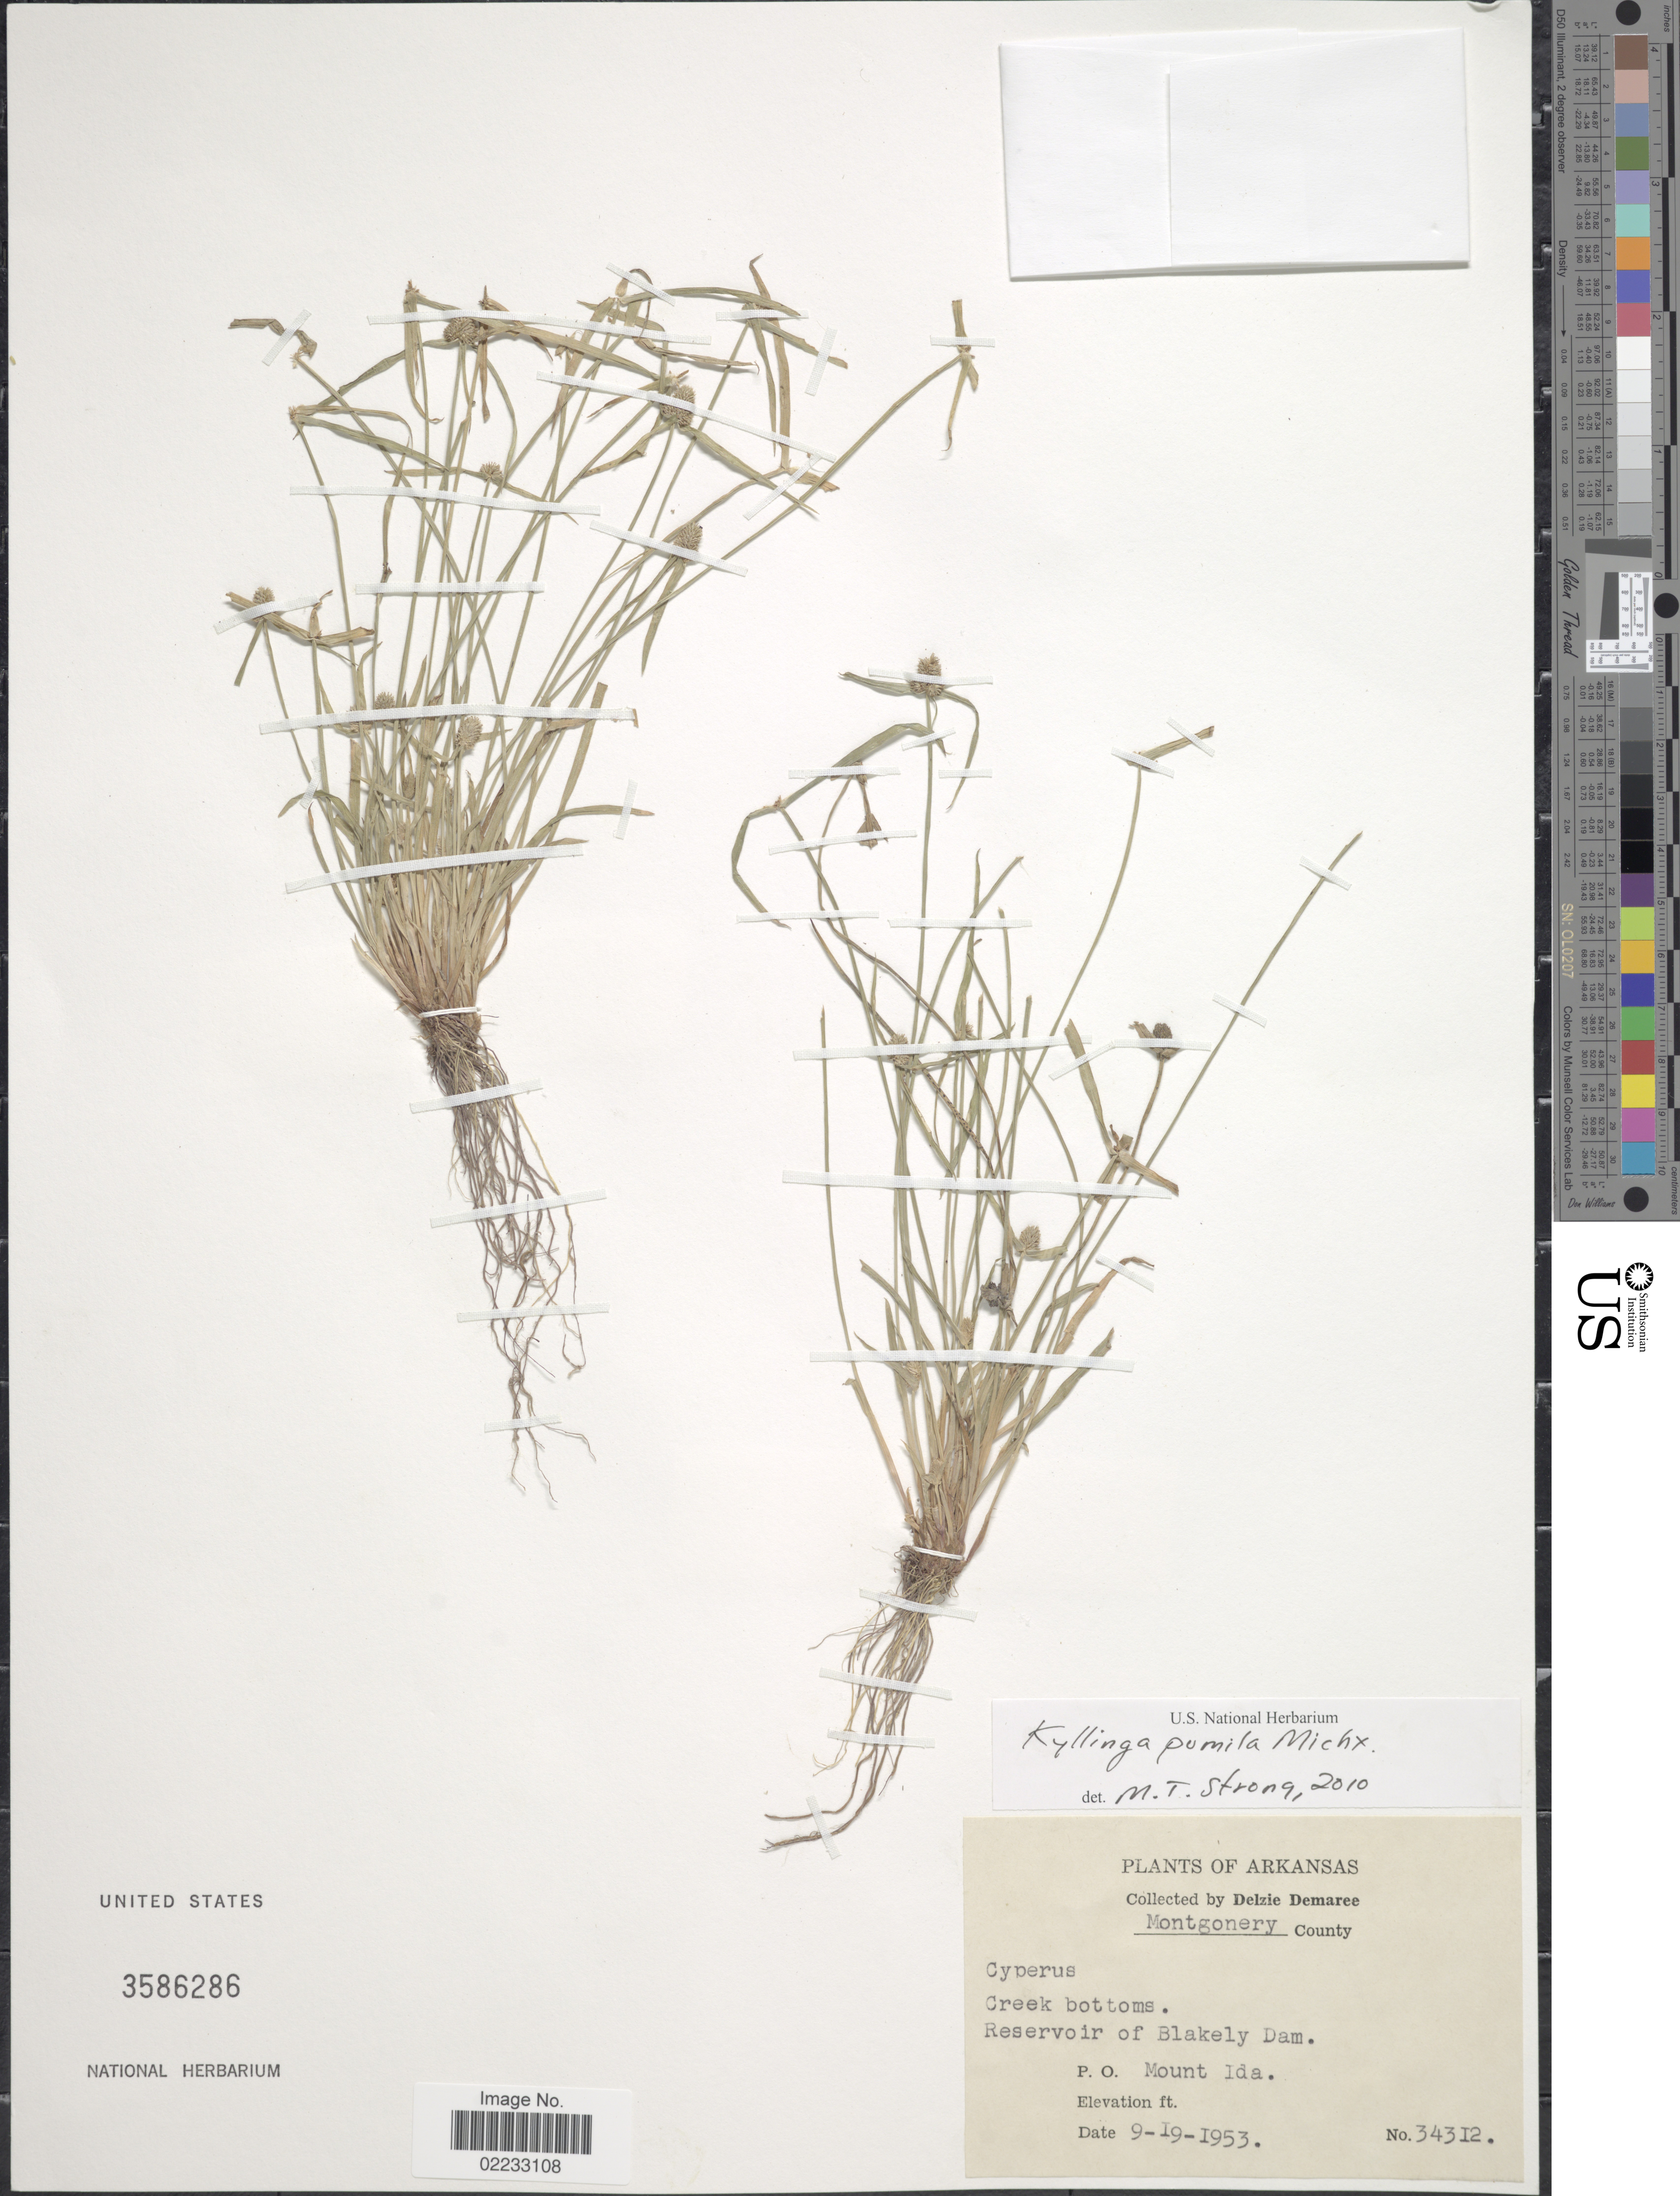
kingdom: Plantae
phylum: Tracheophyta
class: Liliopsida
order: Poales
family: Cyperaceae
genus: Cyperus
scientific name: Cyperus hortensis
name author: (Salzm. ex Steud.) Dorr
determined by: Strong, Mark T., (BOT), Smithsonian Institution - National Museum of Natural History (UNITED STATES)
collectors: D. Demaree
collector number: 34312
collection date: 1953-09-19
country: United States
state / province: Arkansas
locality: Montgonery County, Creek bottoms. Reservoir of Blakely Dam P. O. Mount Ida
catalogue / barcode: US 3586286